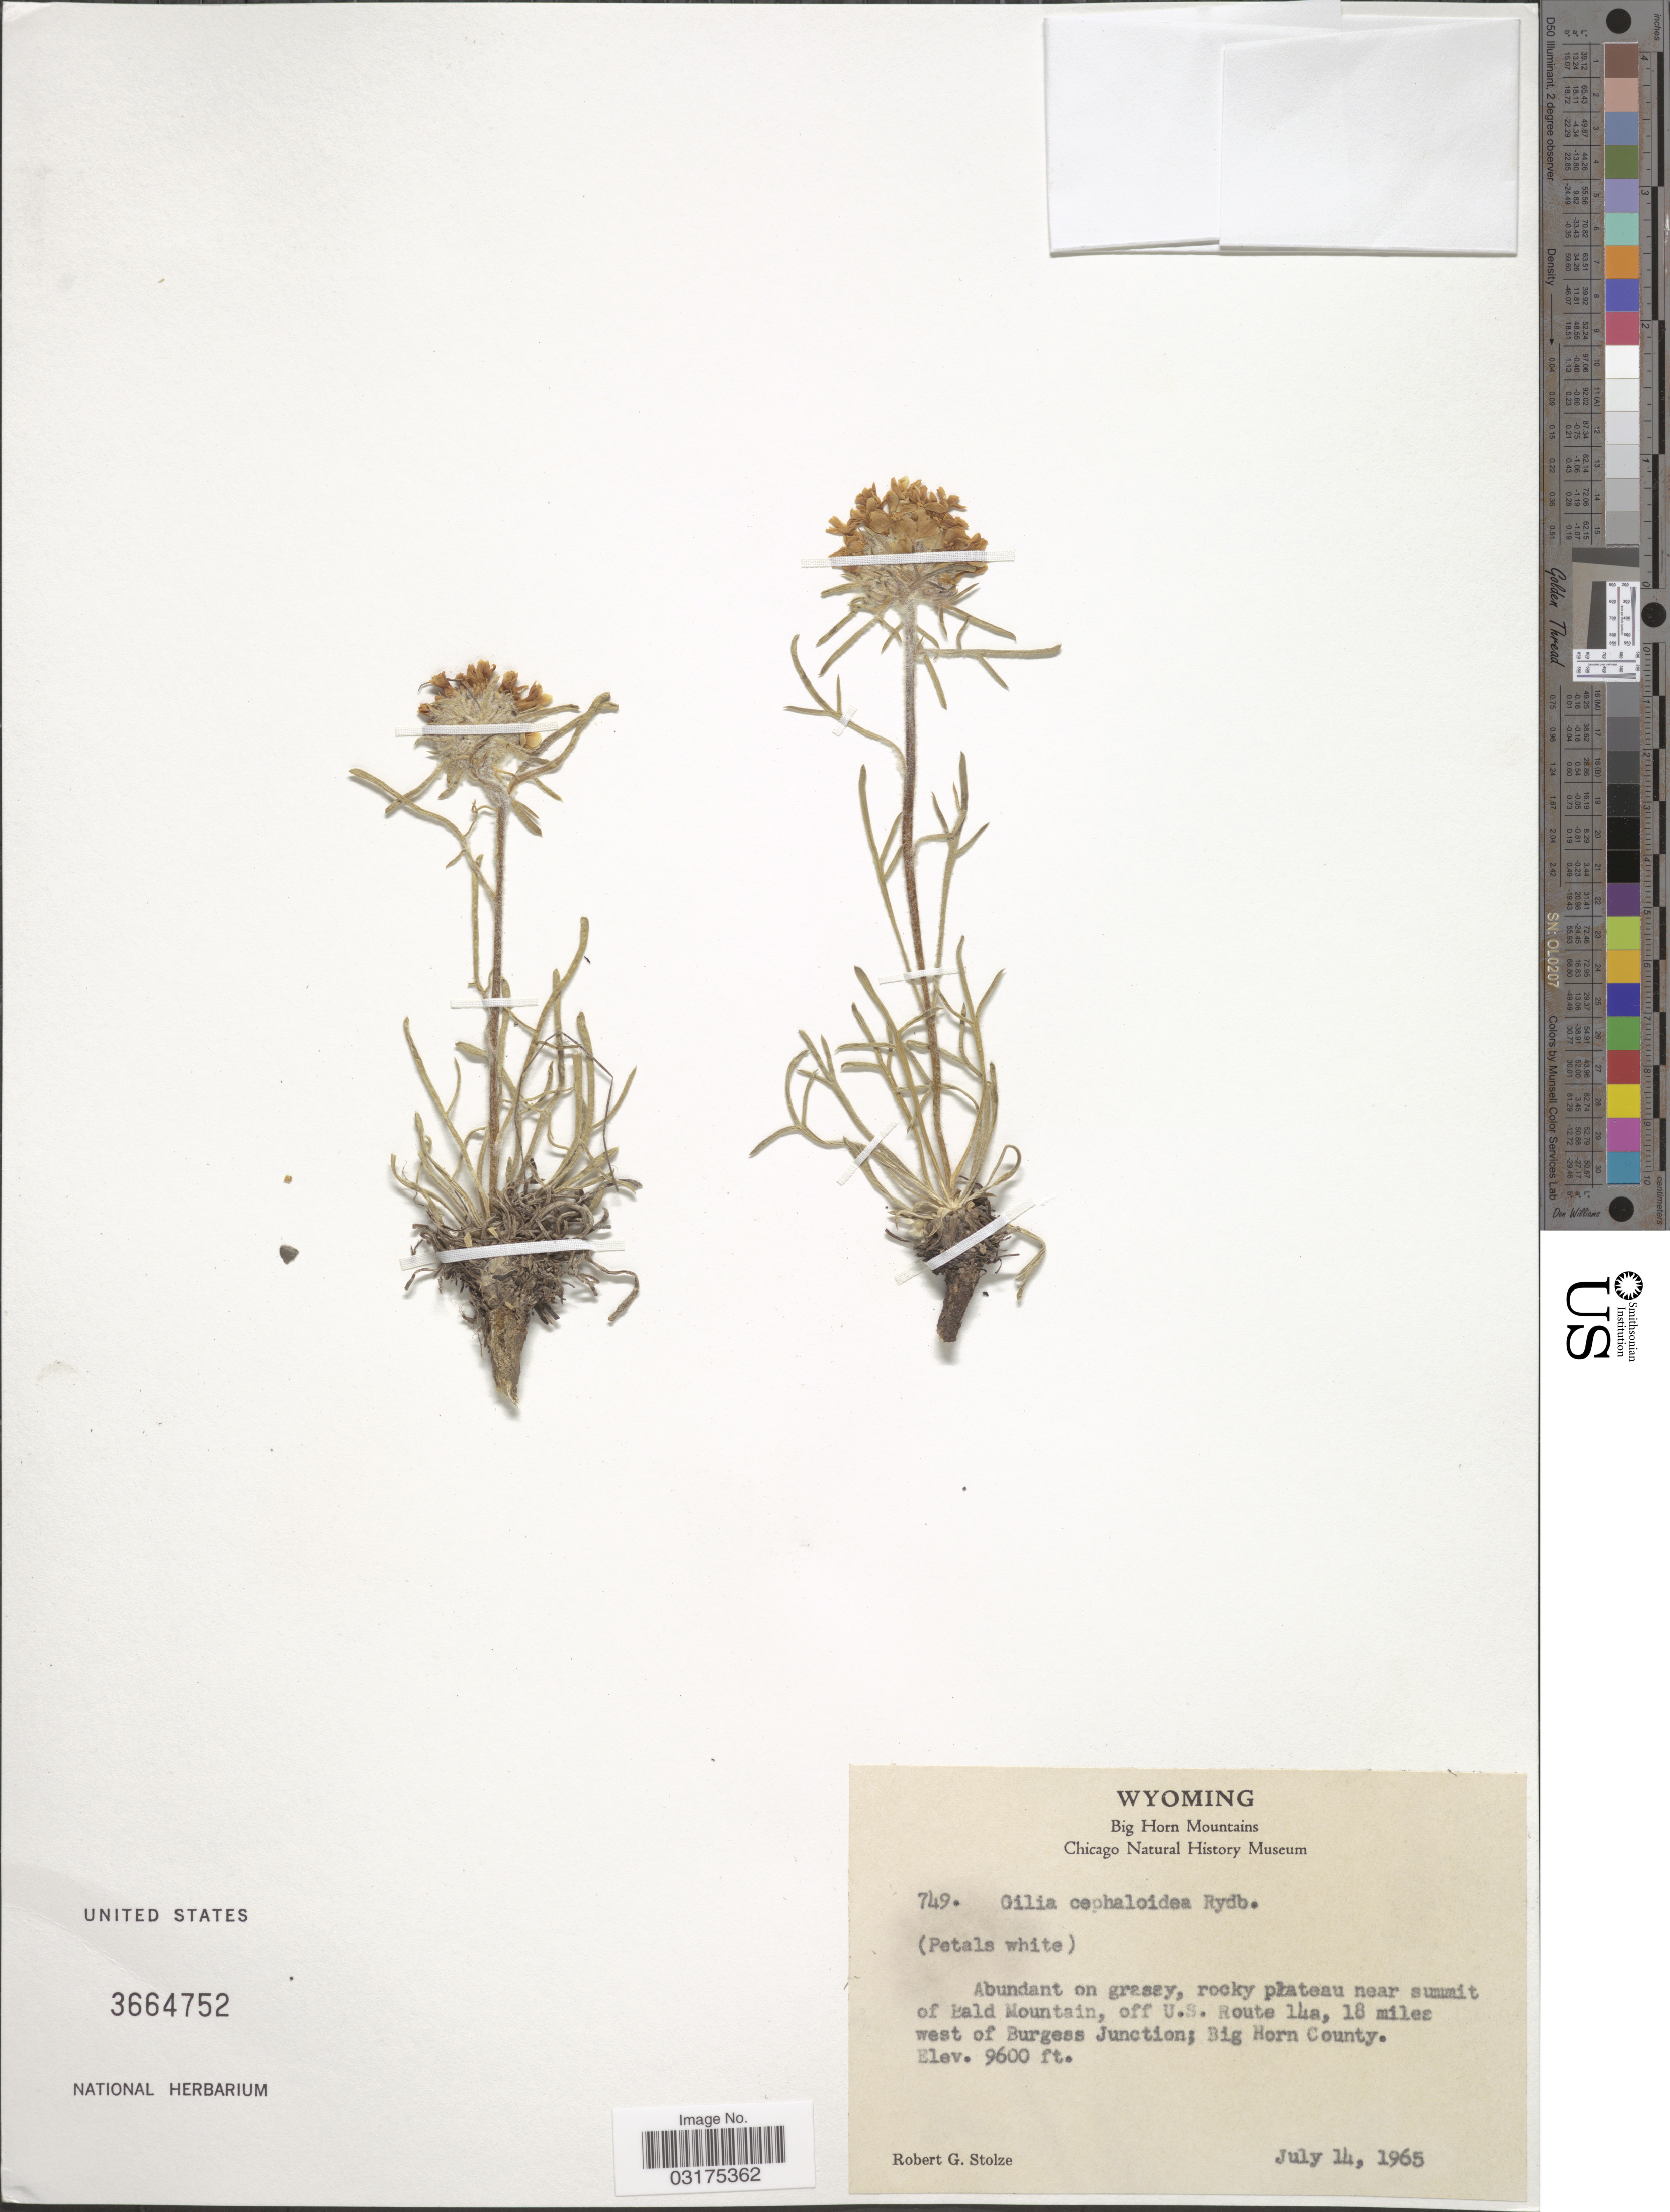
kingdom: Plantae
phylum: Tracheophyta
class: Magnoliopsida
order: Ericales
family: Polemoniaceae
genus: Ipomopsis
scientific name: Ipomopsis spicata var. cephaloidea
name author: (Rydb.) Wilken & R.L. Hartm.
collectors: R. G. Stolze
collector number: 749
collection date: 1965-07-14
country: United States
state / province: Wyoming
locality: Abundant on grassy, rocky plateau near summit of Bald Mountain, off. U.S. Route 14a, 18 miles west of Burgess Junction; Big Horn County.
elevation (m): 2926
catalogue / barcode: US 3664752